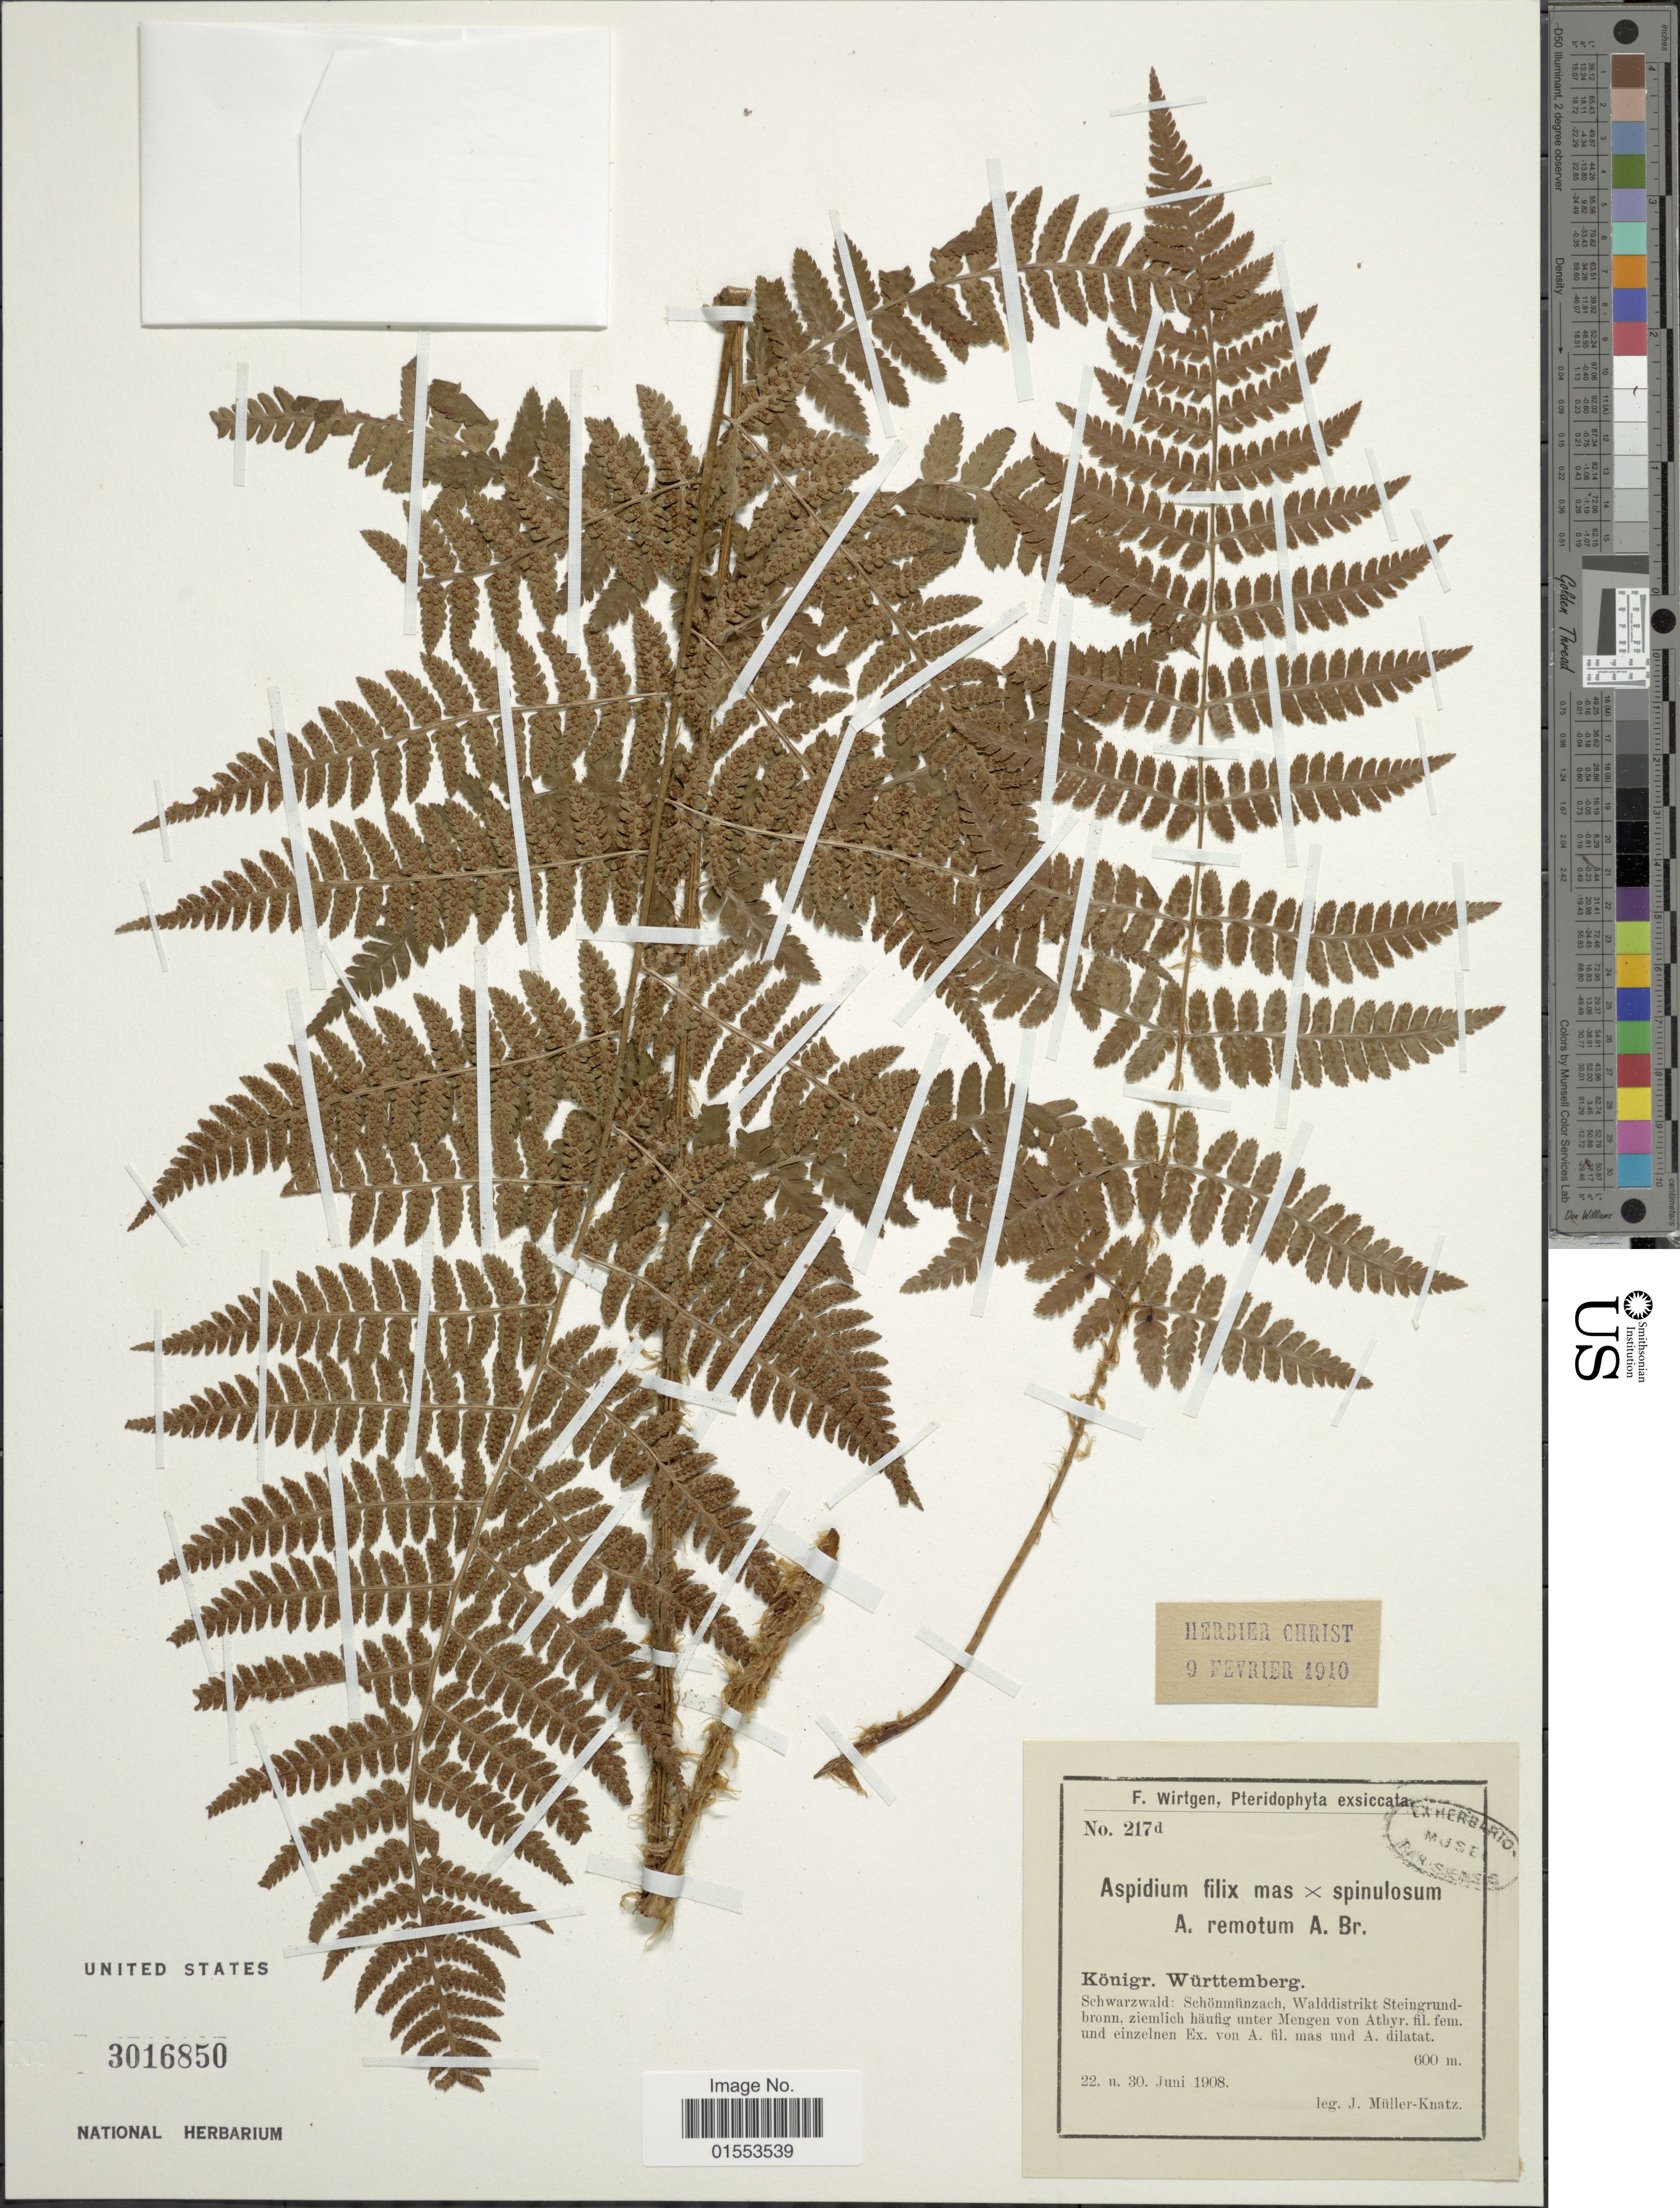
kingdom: Plantae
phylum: Tracheophyta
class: Polypodiopsida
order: Polypodiales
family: Dryopteridaceae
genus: Dryopteris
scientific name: Dryopteris sp.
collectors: J. Müller-Knatz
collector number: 217d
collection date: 1908-06-22/1908-06-30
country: Germany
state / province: Baden-Württemberg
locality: Konigr. Wurttemberg, Schwarzwald: Schonmunzach, Walddistrikt Steingrun-bronn.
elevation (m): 600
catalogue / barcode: US 3016850